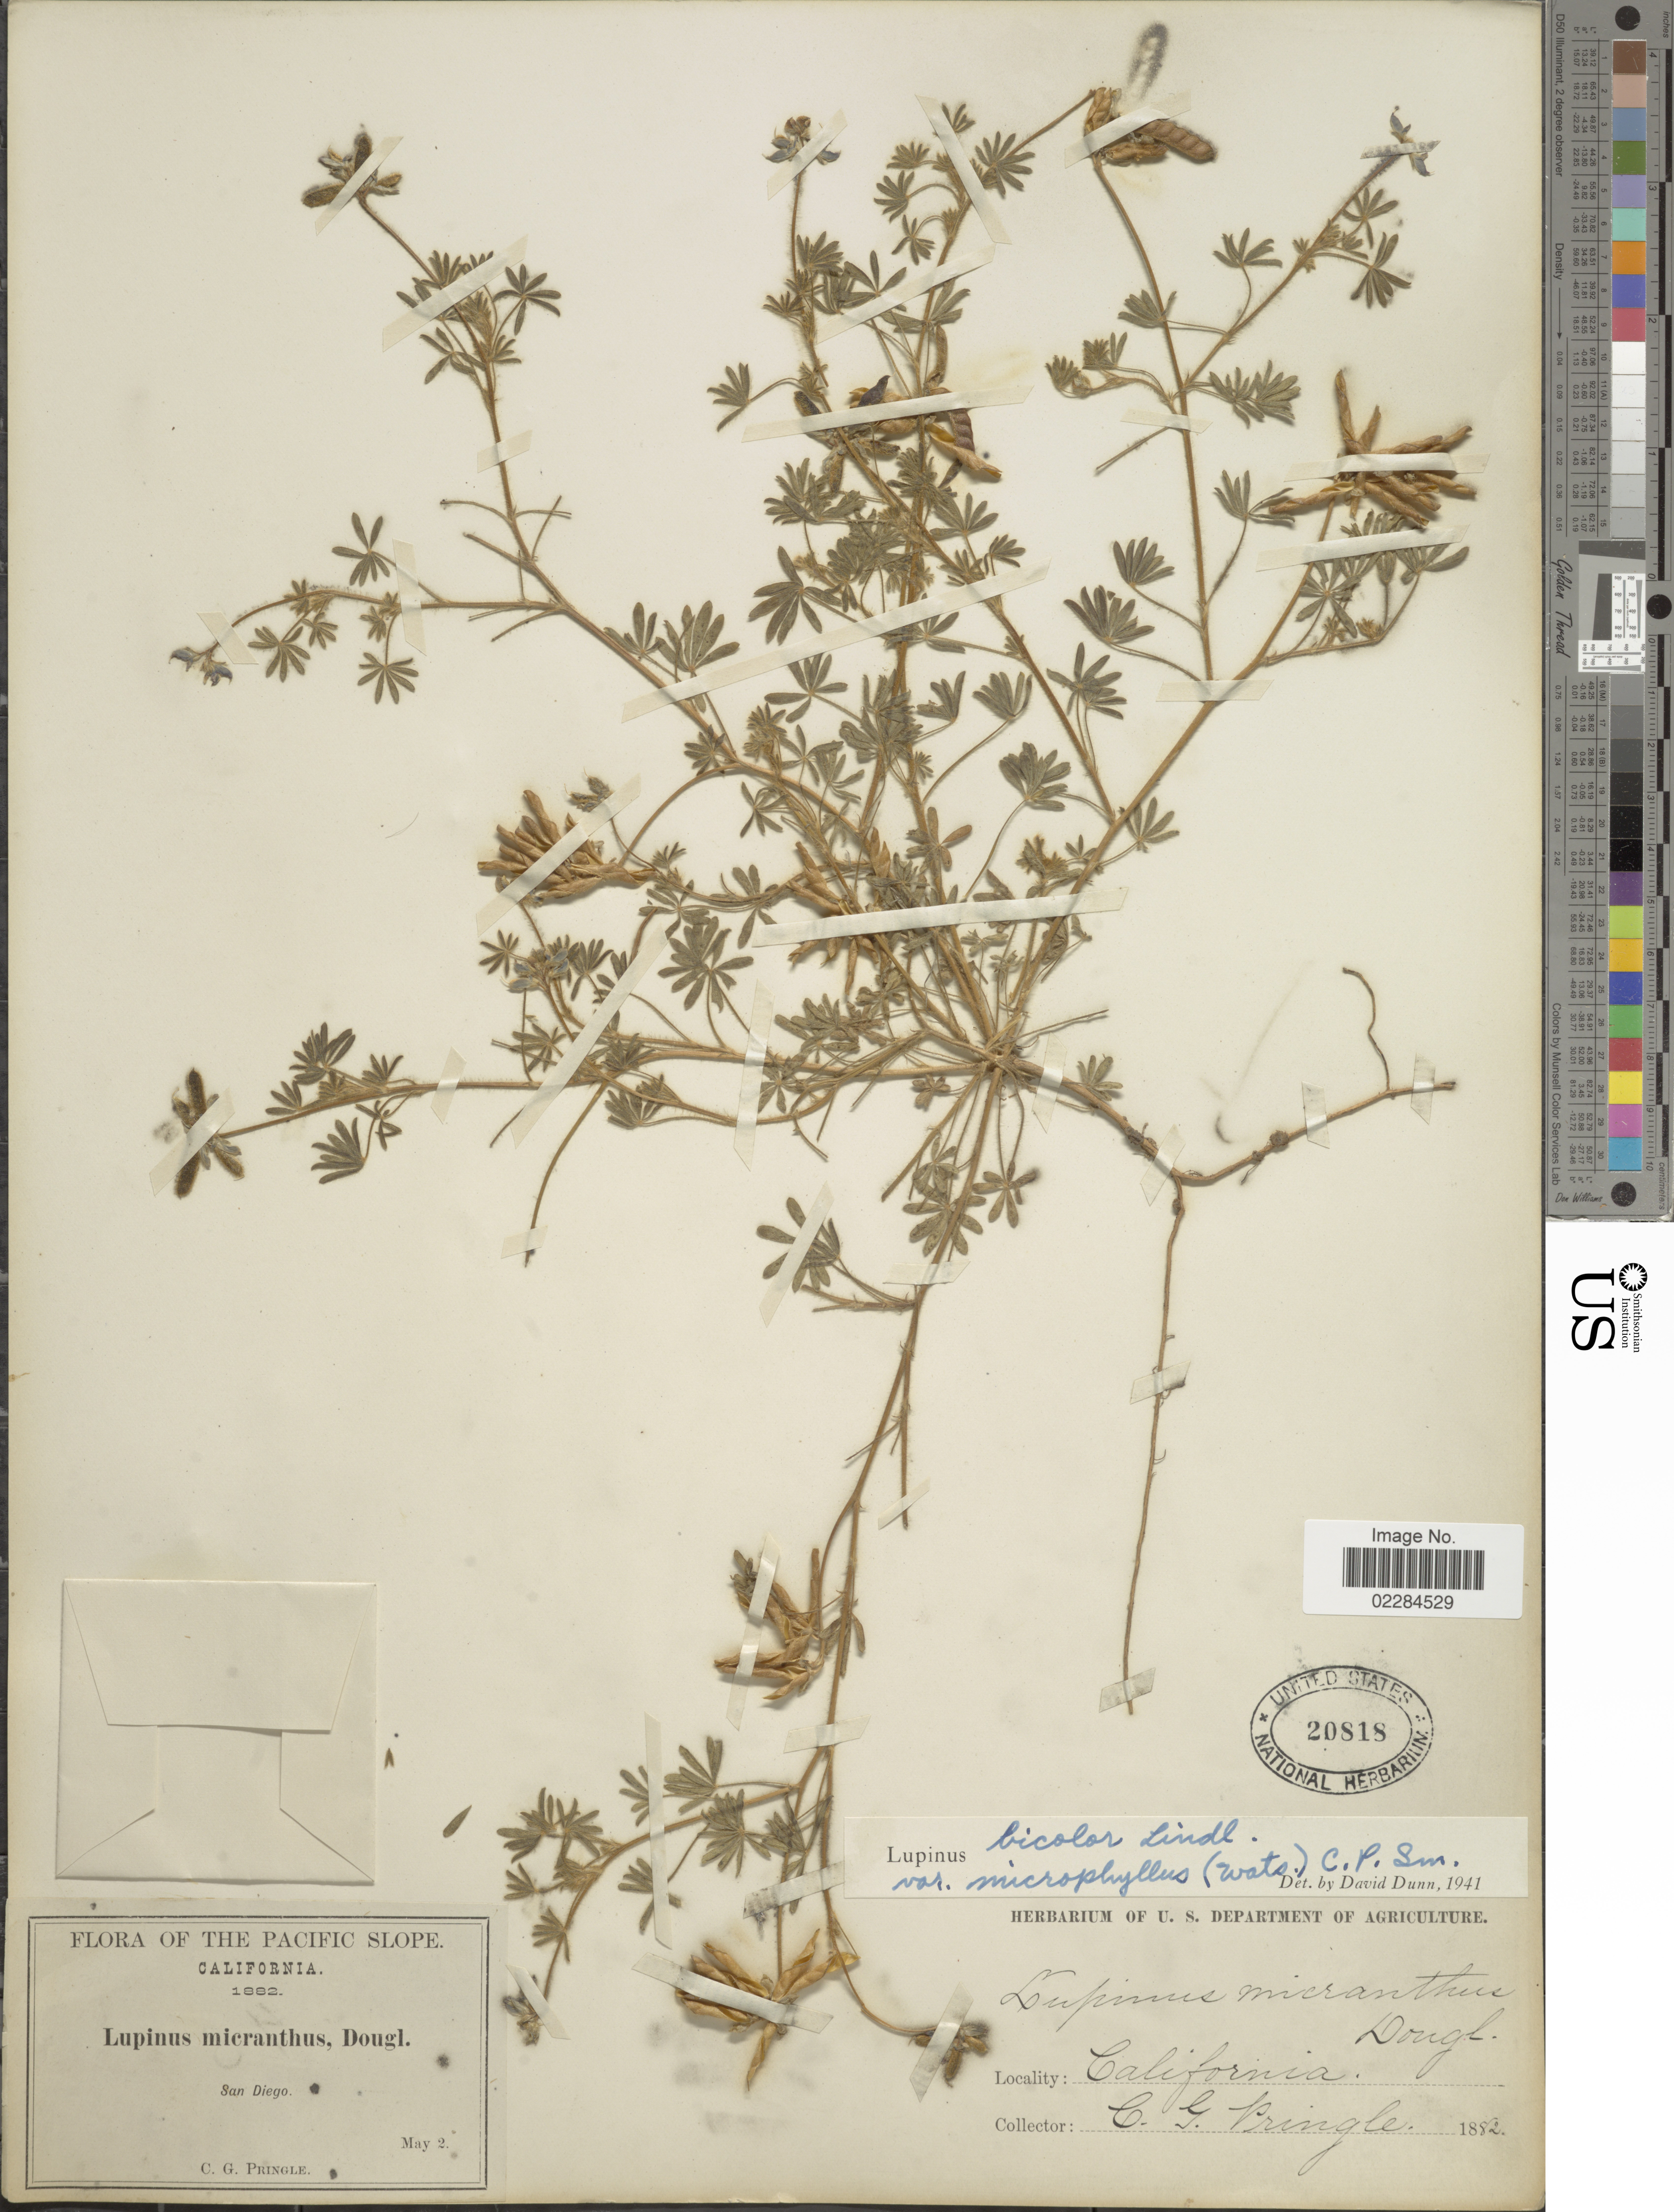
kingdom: Plantae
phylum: Tracheophyta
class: Magnoliopsida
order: Fabales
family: Fabaceae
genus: Lupinus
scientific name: Lupinus bicolor var. microphyllus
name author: Lindl.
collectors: C. G. Pringle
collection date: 1882-05-02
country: United States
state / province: California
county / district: San Diego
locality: The Pacific Slope. San Diego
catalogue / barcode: US 20818